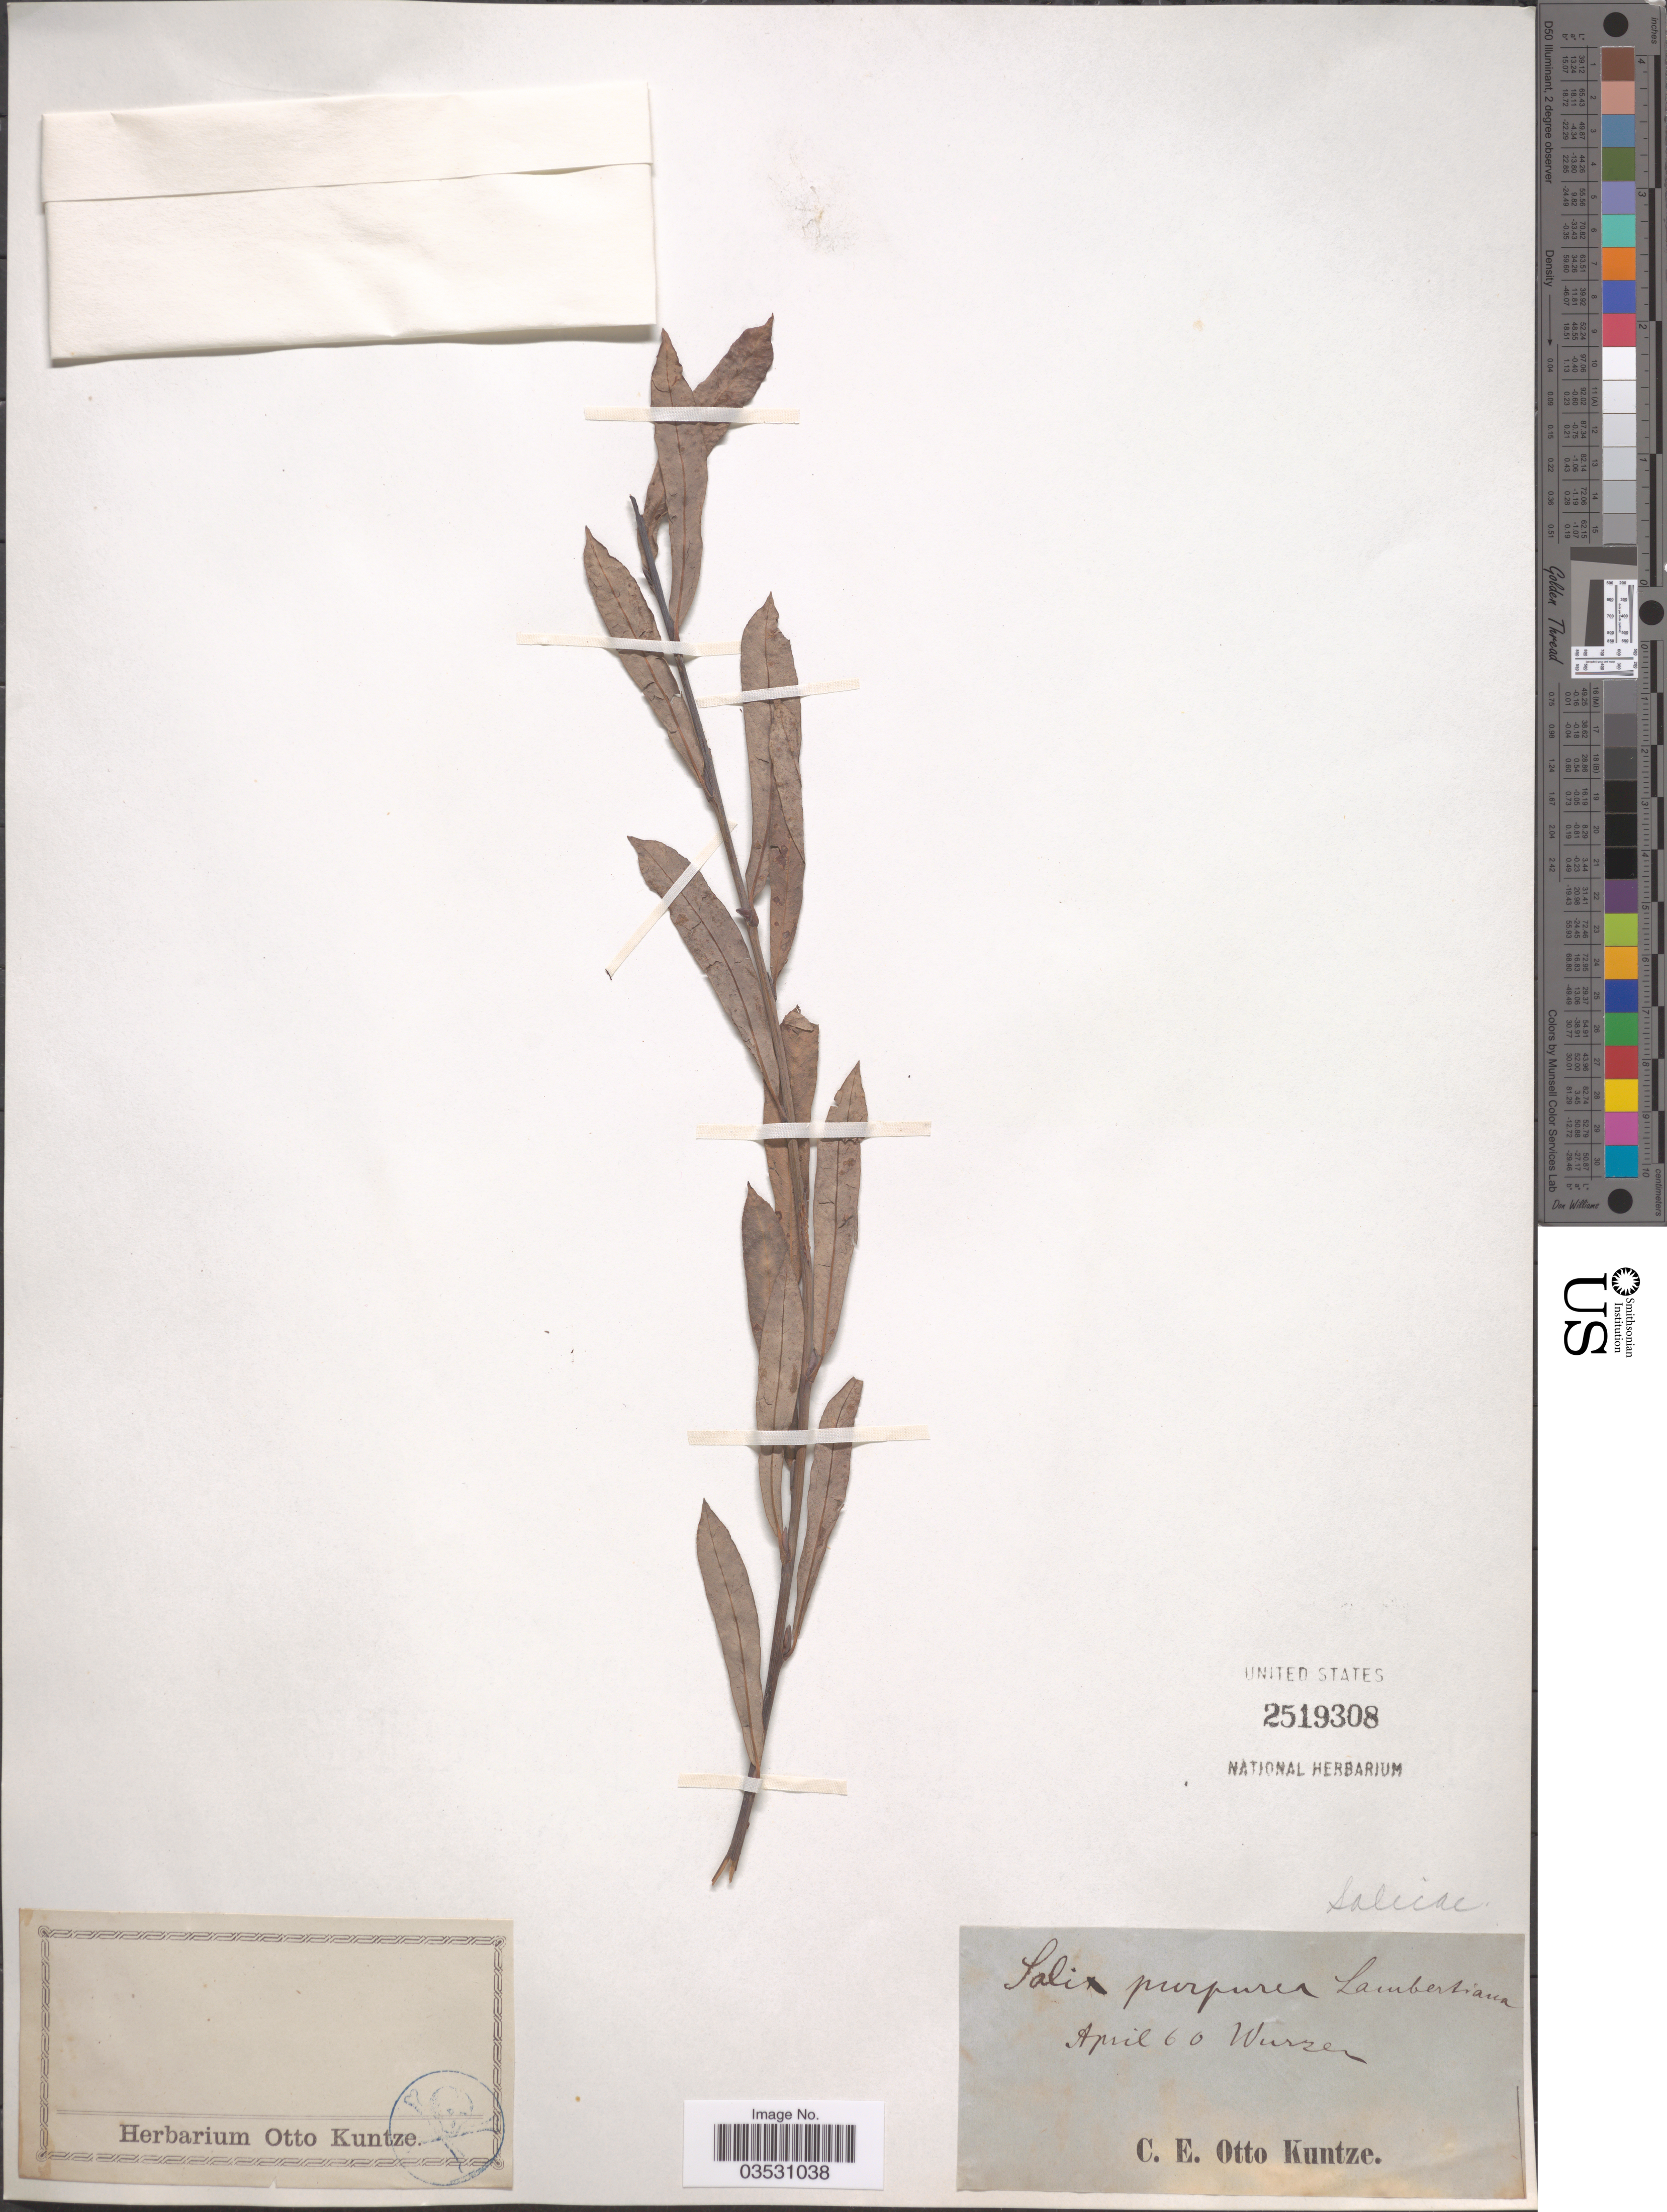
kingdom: Plantae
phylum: Tracheophyta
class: Magnoliopsida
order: Malpighiales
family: Salicaceae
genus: Salix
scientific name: Salix purpurea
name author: L.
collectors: C.E.O. Kuntze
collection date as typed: Transcribed d/m/y: /4/60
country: Germany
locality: Wurzen.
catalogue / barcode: US 2519308